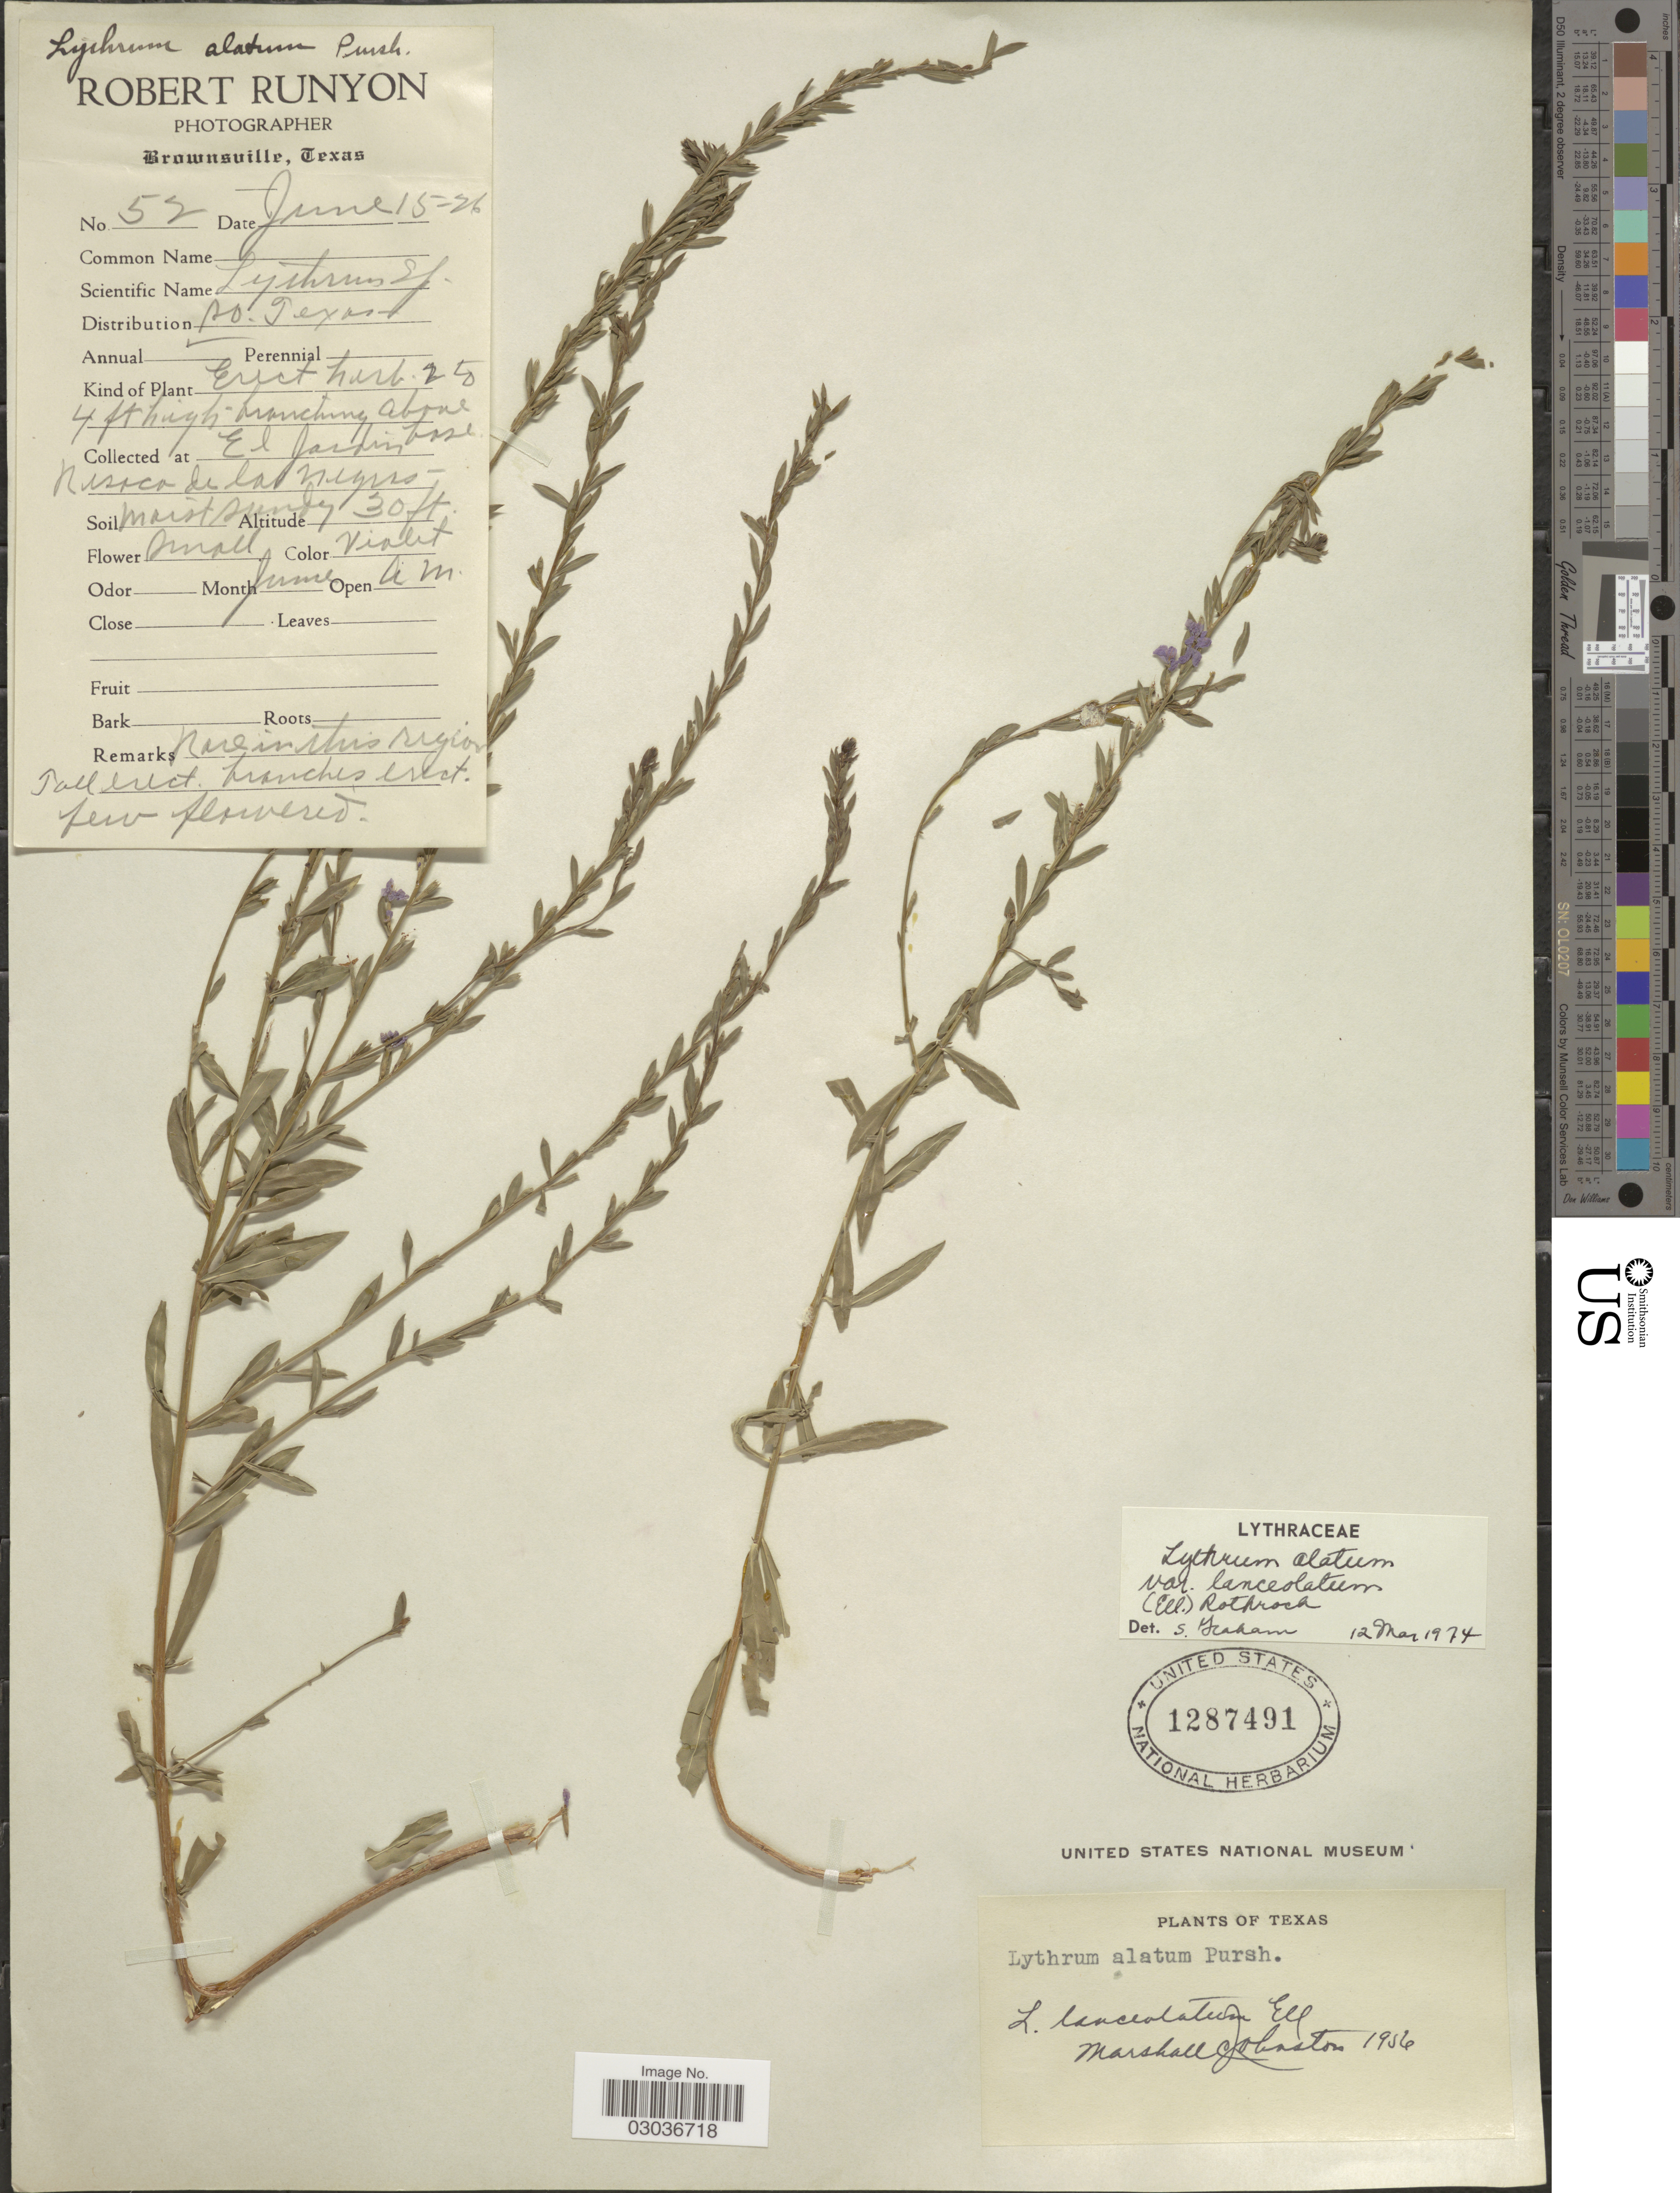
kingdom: Plantae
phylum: Tracheophyta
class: Magnoliopsida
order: Myrtales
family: Lythraceae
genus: Lythrum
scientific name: Lythrum alatum var. lanceolatum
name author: (Elliott) A. Gray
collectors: R. Runyon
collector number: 52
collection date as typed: Transcribed d/m/y: 15/6/26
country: United States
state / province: Texas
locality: El Jardin, Resaca de la Negras.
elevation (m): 9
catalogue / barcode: US 1287491